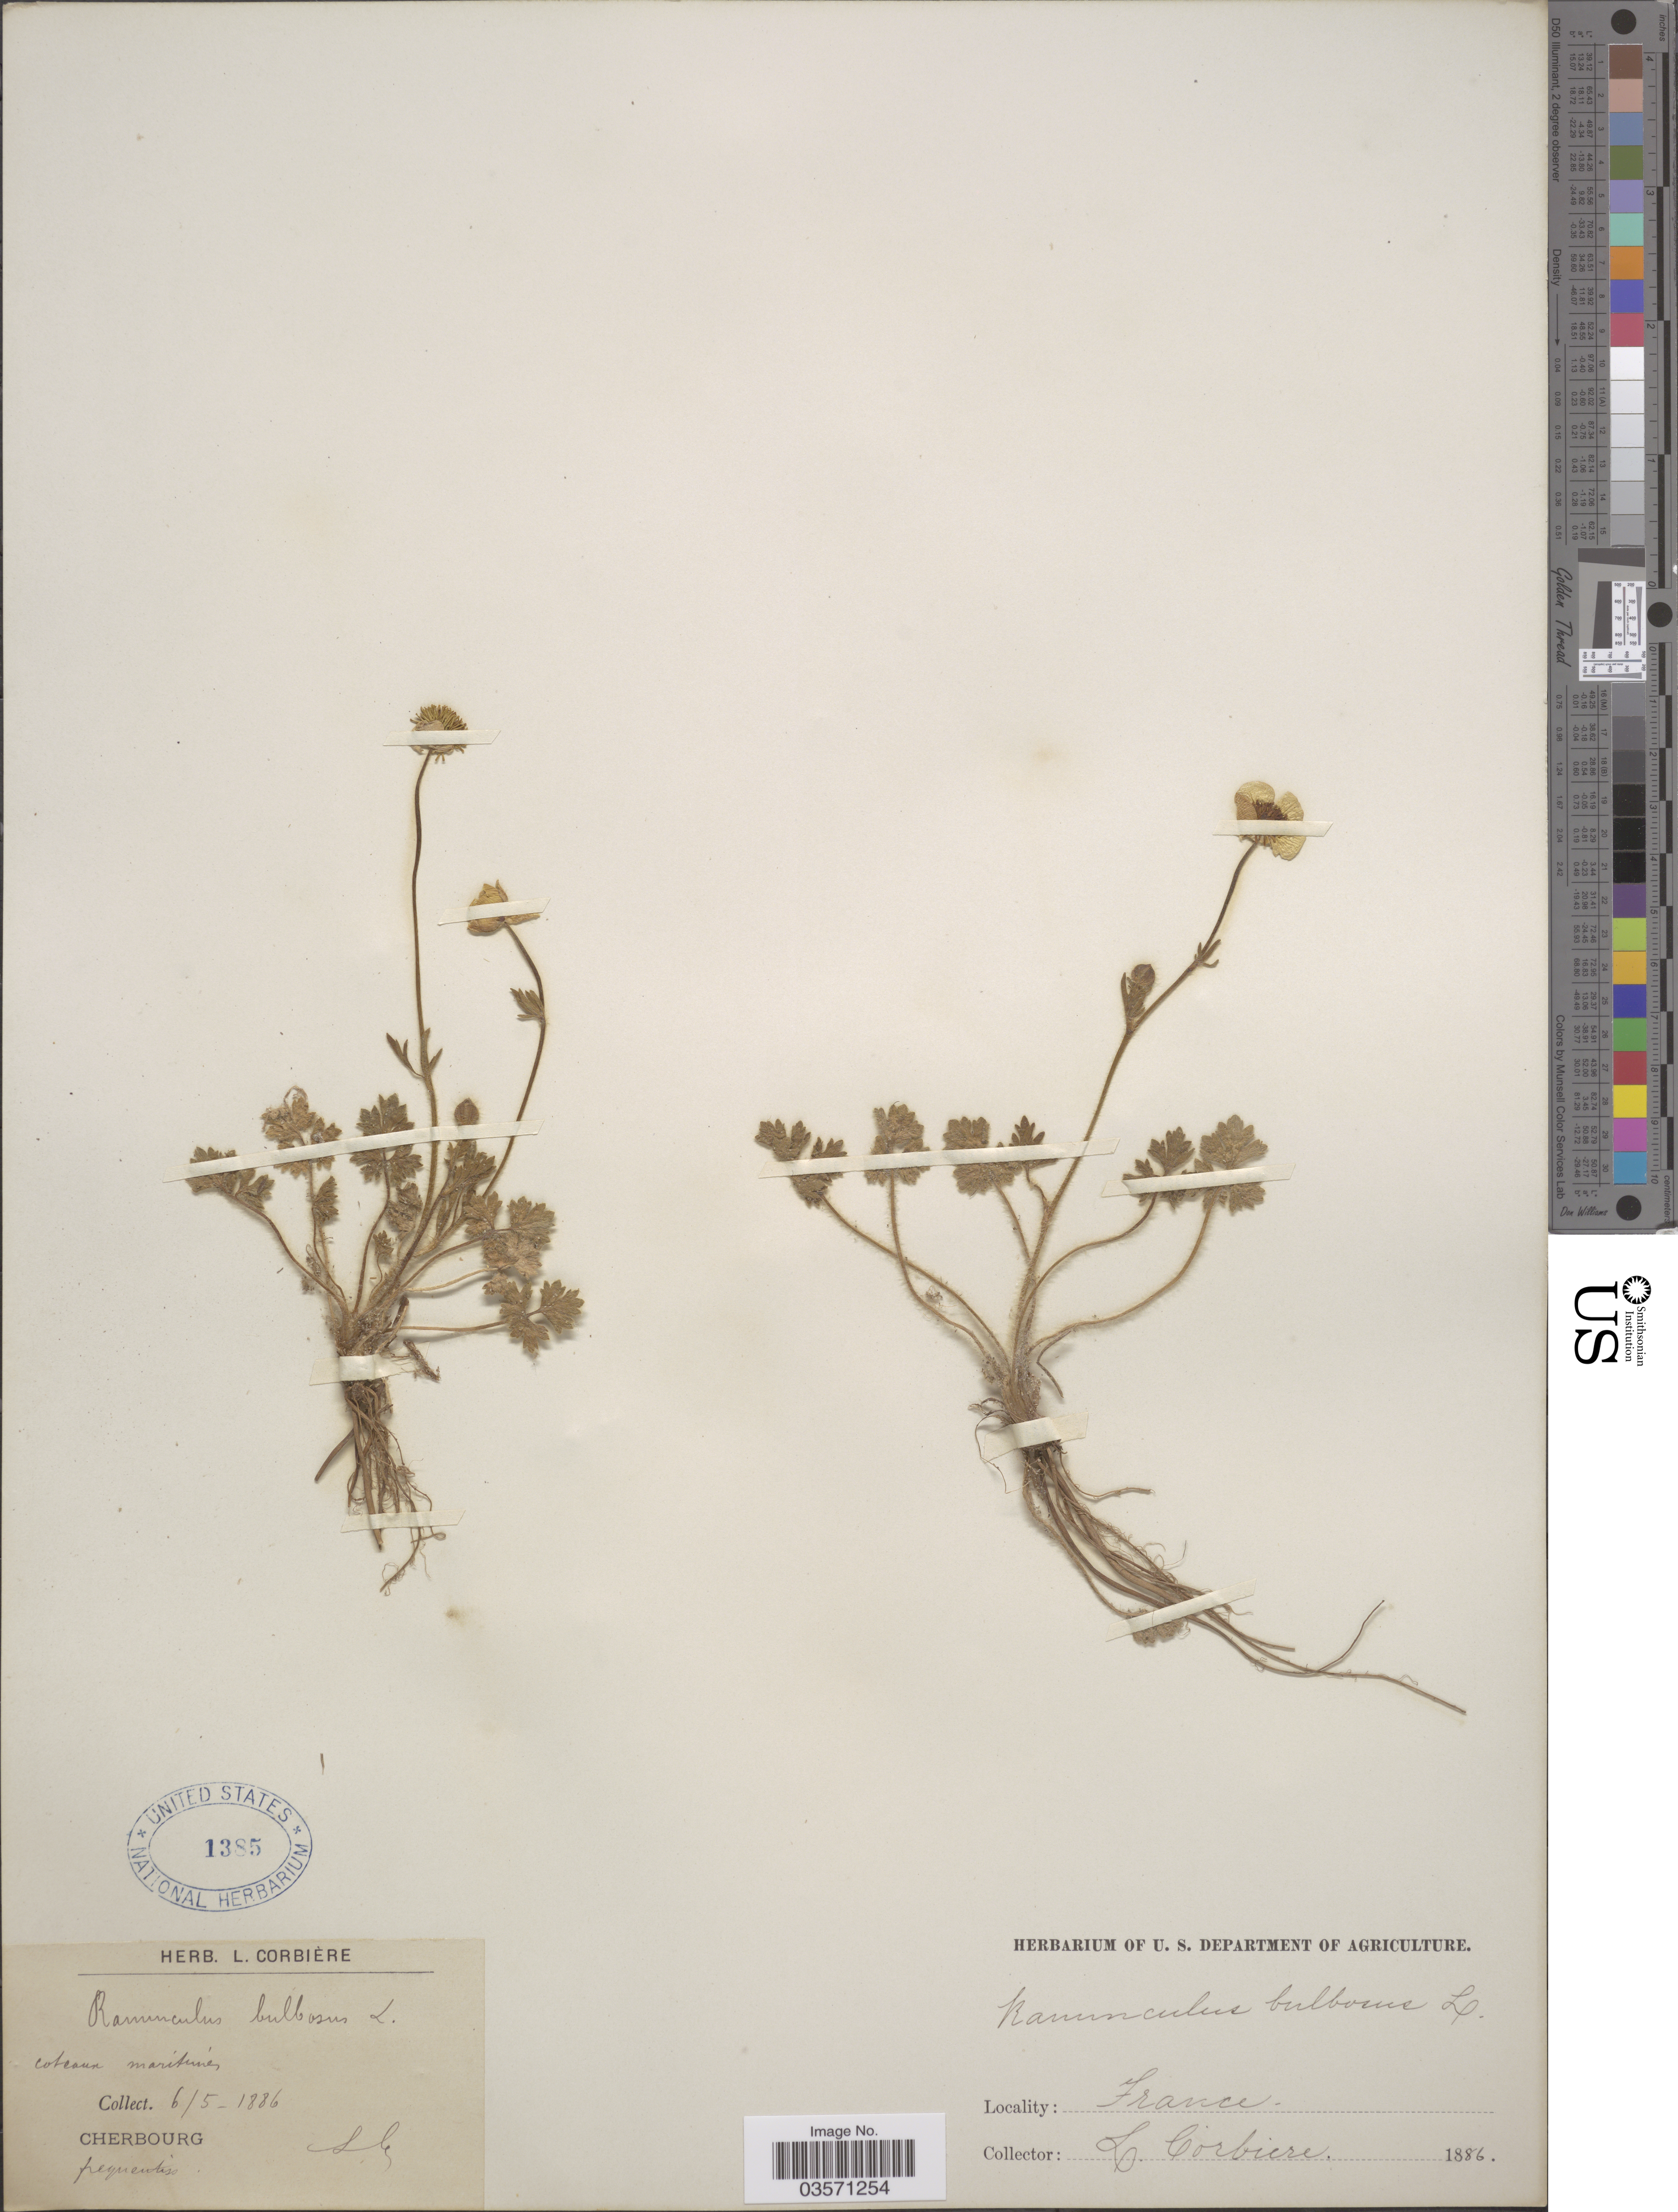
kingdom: Plantae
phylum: Tracheophyta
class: Magnoliopsida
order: Ranunculales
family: Ranunculaceae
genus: Ranunculus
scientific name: Ranunculus bulbosus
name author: L.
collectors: L. Corbière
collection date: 1886-05-06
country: France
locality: Coteaux maritines. Cherbourg.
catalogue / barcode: US 1385